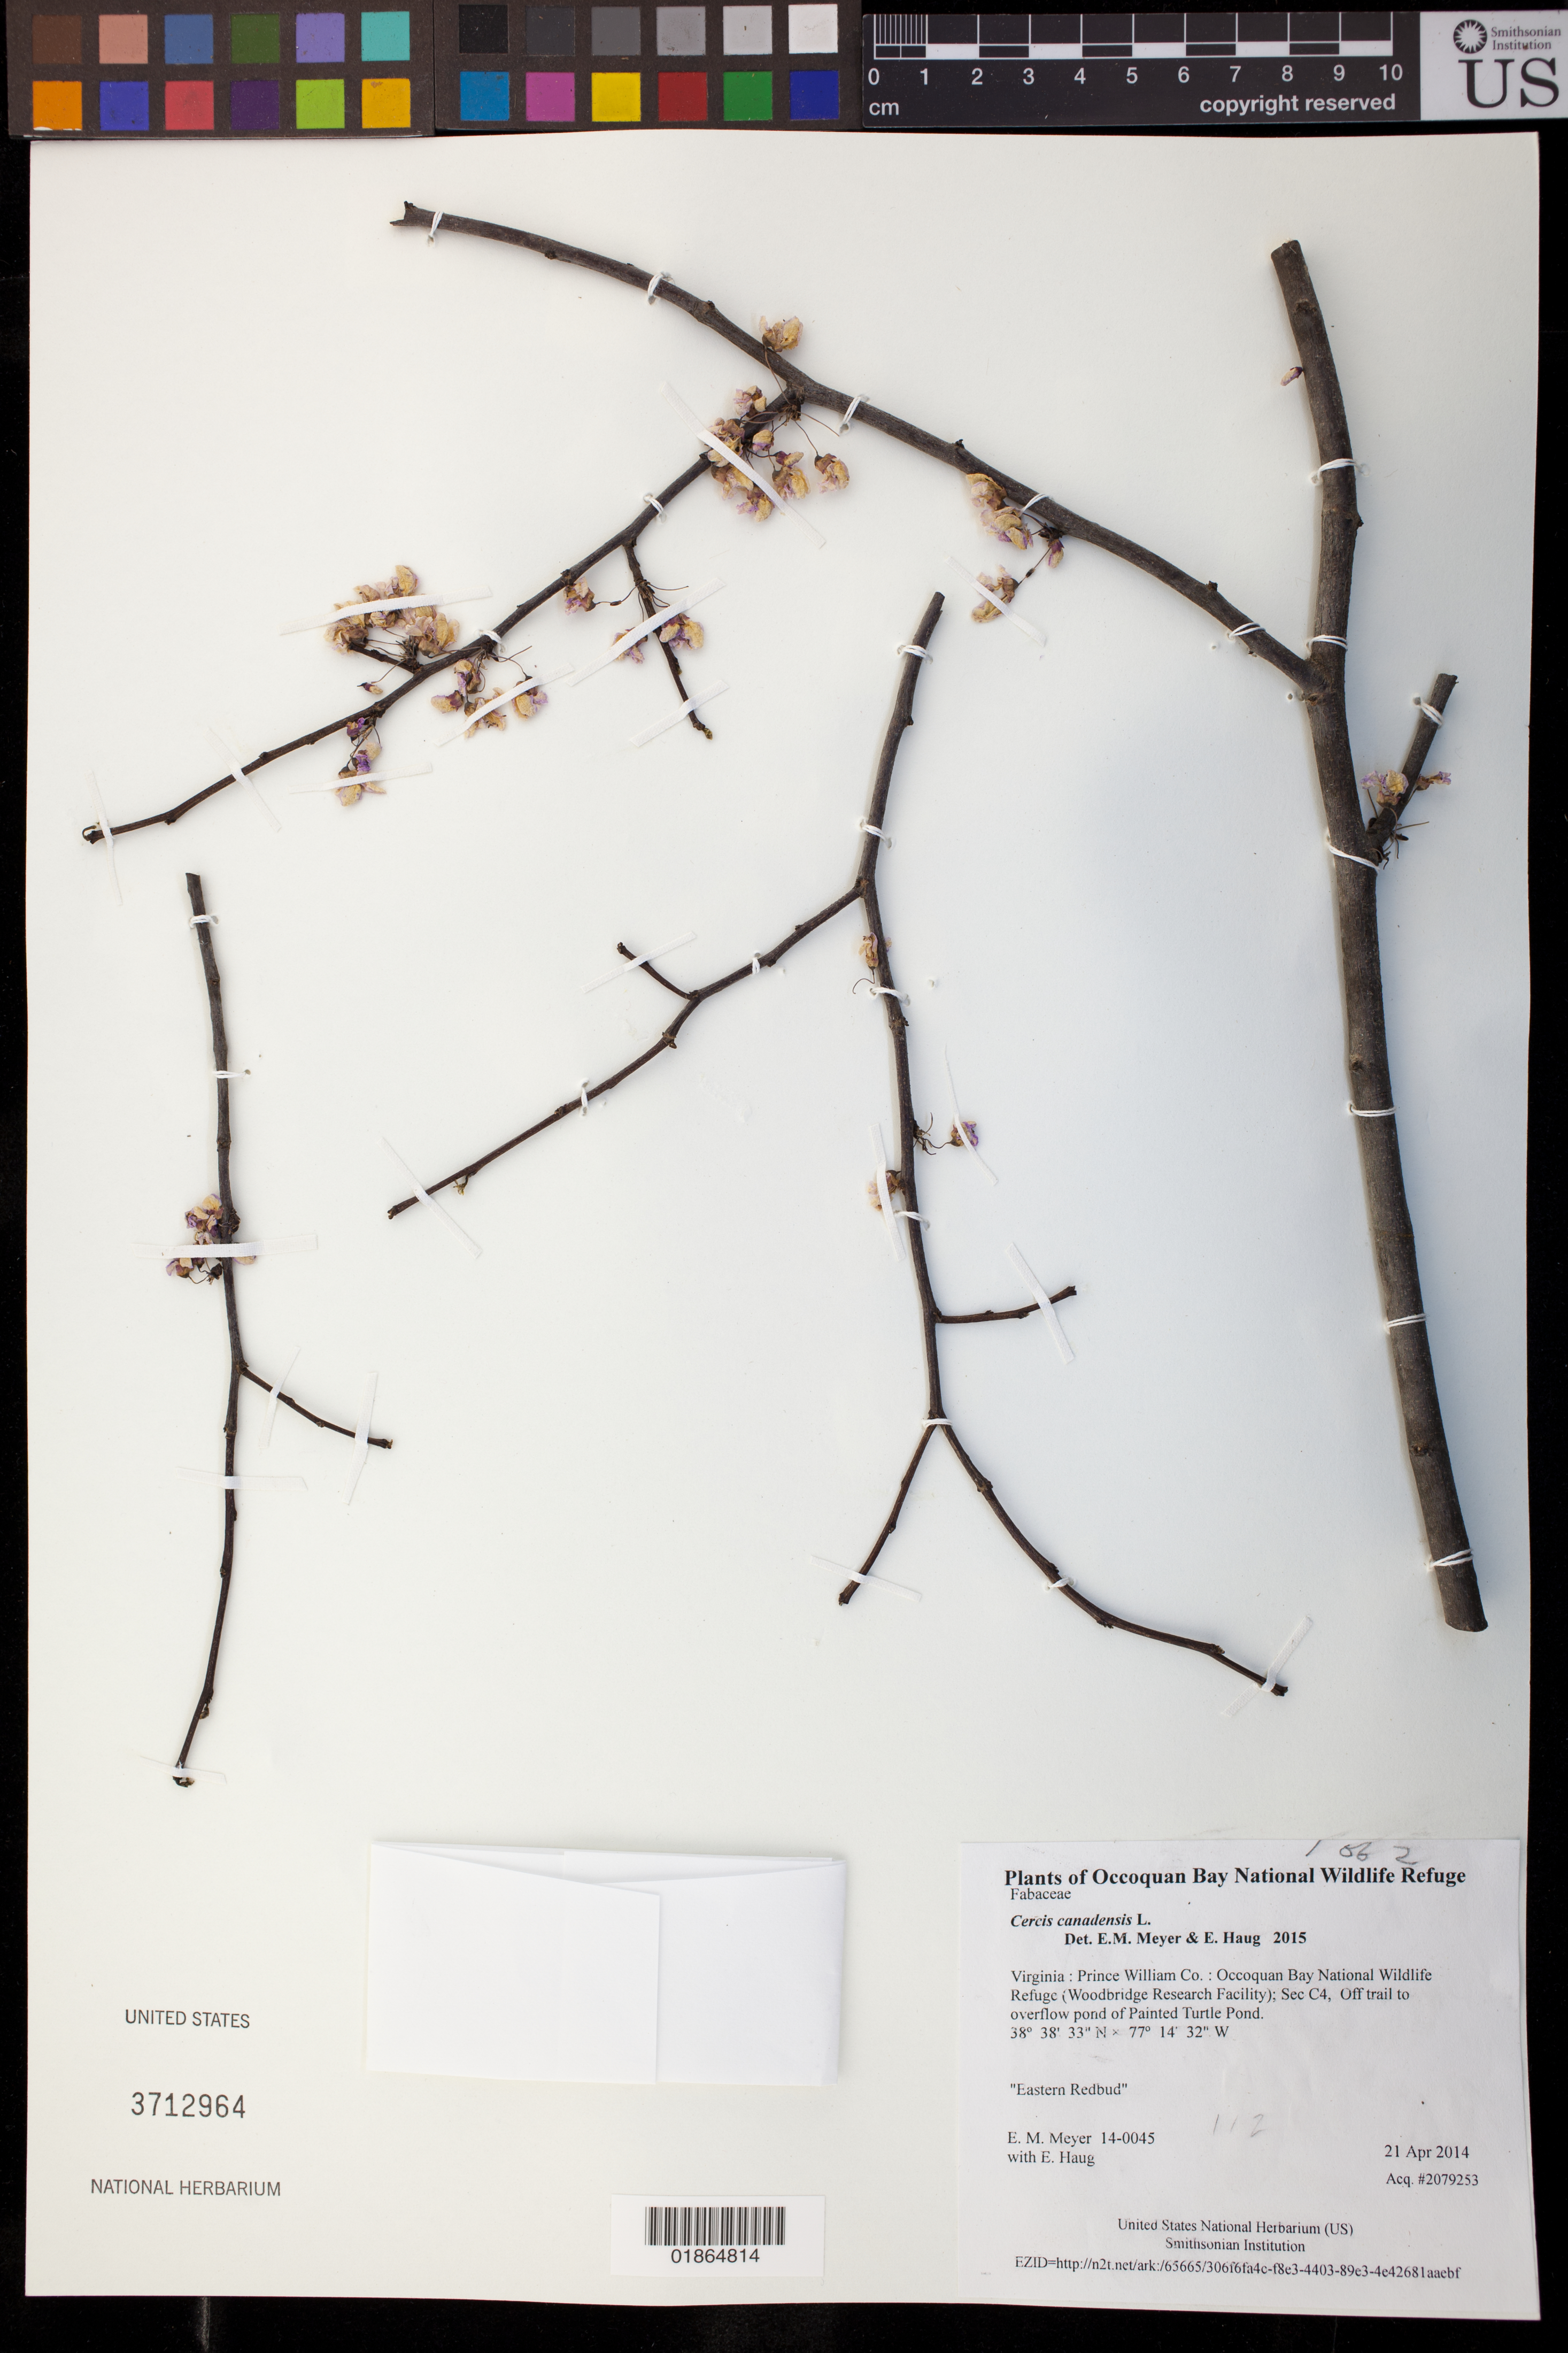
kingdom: Plantae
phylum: Tracheophyta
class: Magnoliopsida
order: Fabales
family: Fabaceae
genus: Cercis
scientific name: Cercis canadensis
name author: L.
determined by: Meyer, E. M.; Haug, E.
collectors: E. M. Meyer & E. Haug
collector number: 14-0045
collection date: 2014-04-21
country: United States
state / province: Virginia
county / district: Prince William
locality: Occoquan Bay National Wildlife Refuge (Woodbridge Research Facility); Sec C4, Off trail to overflow pond of Painted Turtle Pond.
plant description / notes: Eastern Redbud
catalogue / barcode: US 3712964